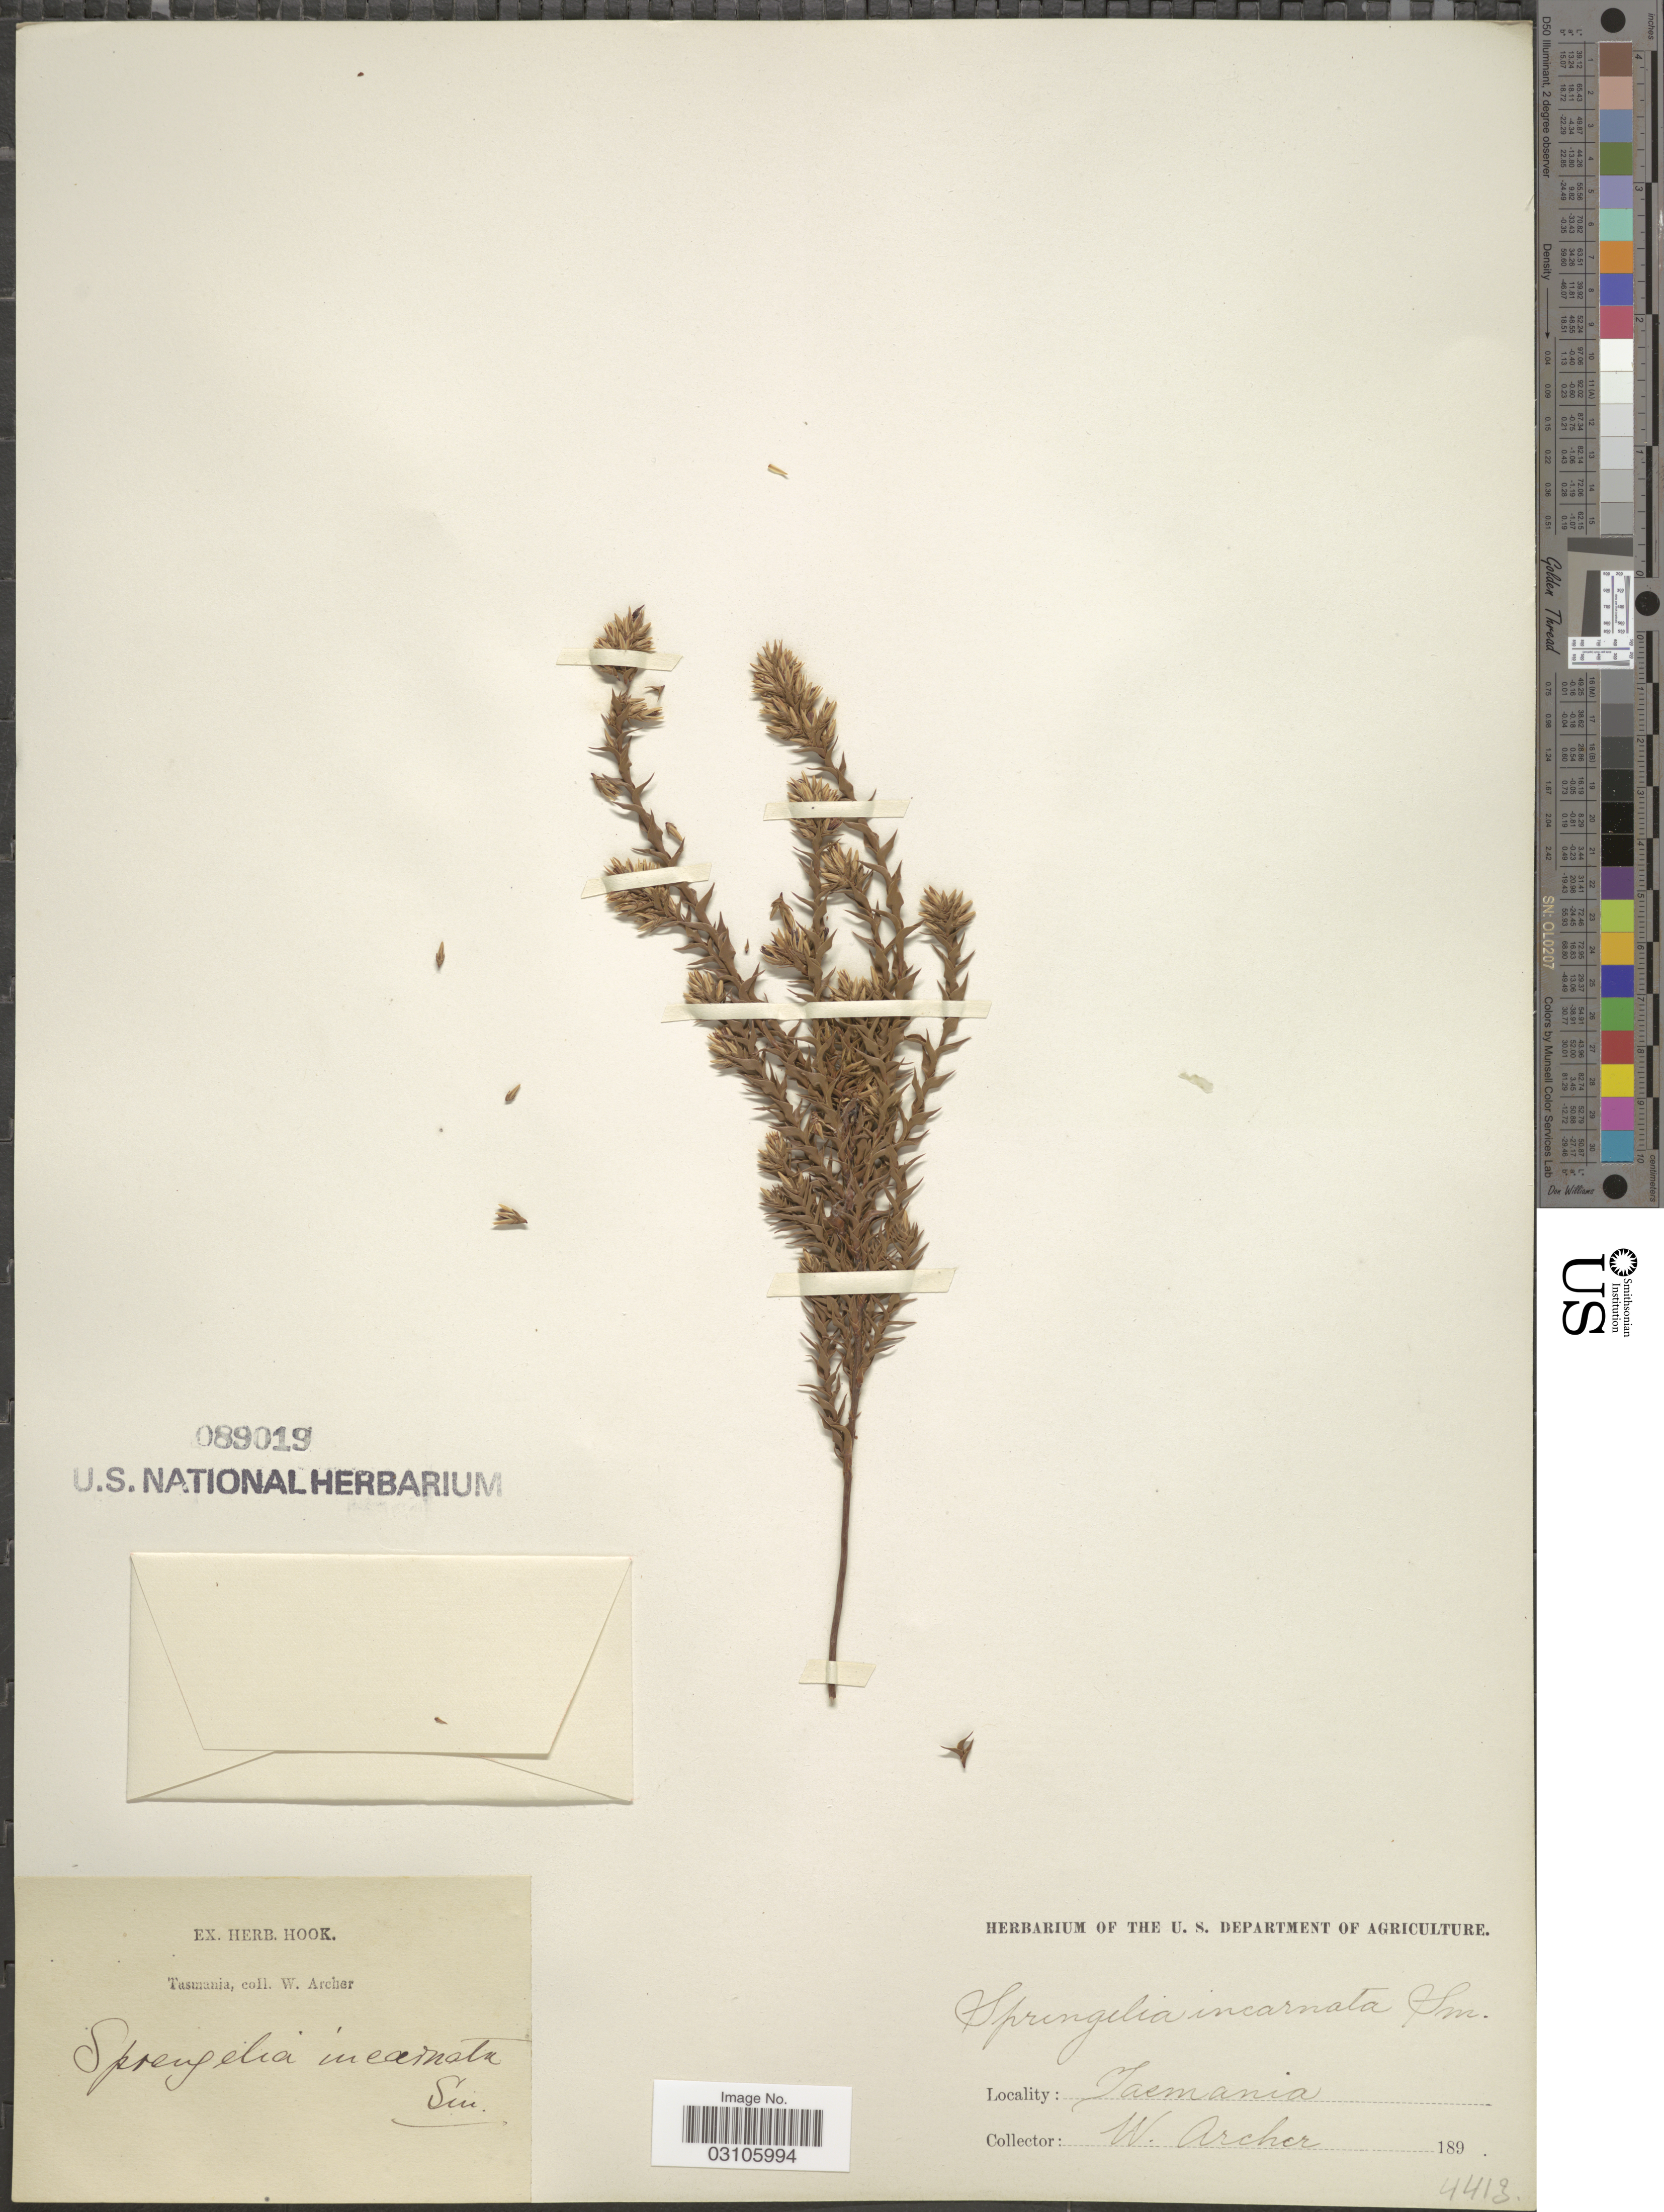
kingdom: Plantae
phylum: Tracheophyta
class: Magnoliopsida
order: Ericales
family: Ericaceae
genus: Sprengelia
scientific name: Sprengelia incarnata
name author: L.S. Sm.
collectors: W. Archer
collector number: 4413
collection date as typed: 189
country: Australia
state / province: Tasmania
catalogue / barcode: US 89019